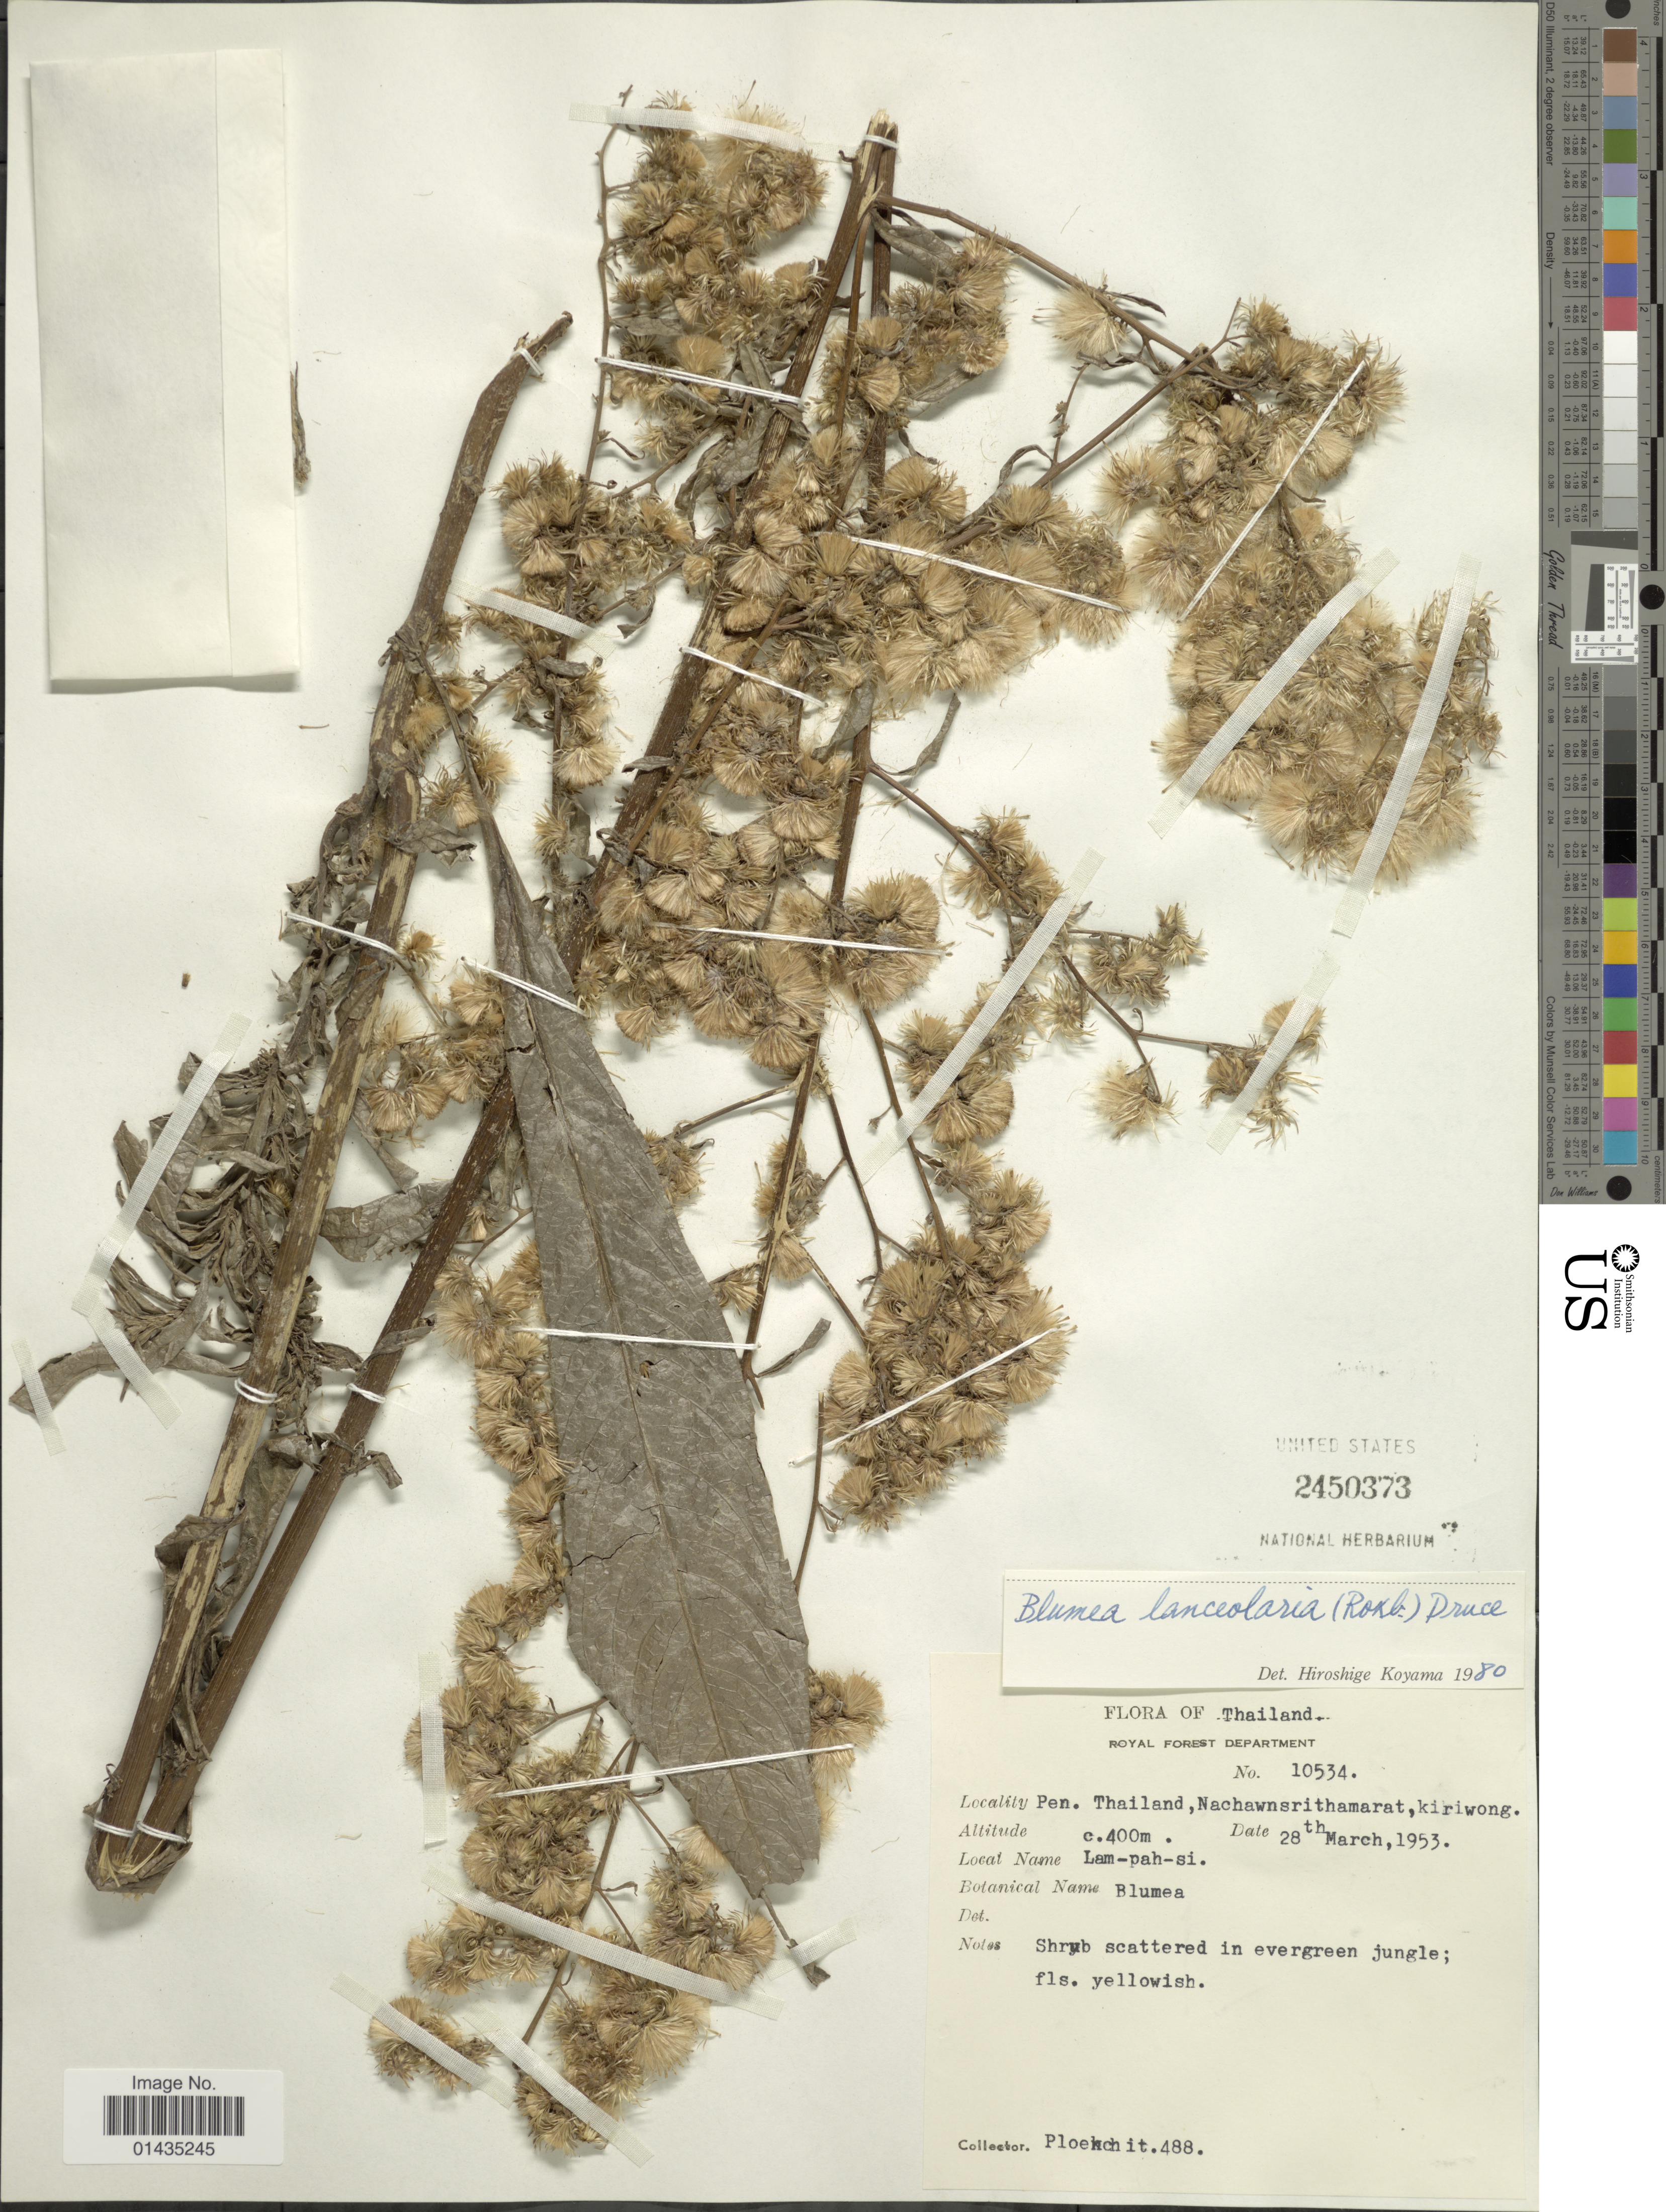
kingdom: Plantae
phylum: Tracheophyta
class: Magnoliopsida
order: Asterales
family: Asteraceae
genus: Blumea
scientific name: Blumea lanceolaria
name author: (Roxb.) Druce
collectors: Ploenchit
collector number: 488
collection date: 1953-03-28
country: Thailand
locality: Pen. Thailand, Nechawnsrithamarat, kiriwong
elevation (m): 400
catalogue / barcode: US 2450373